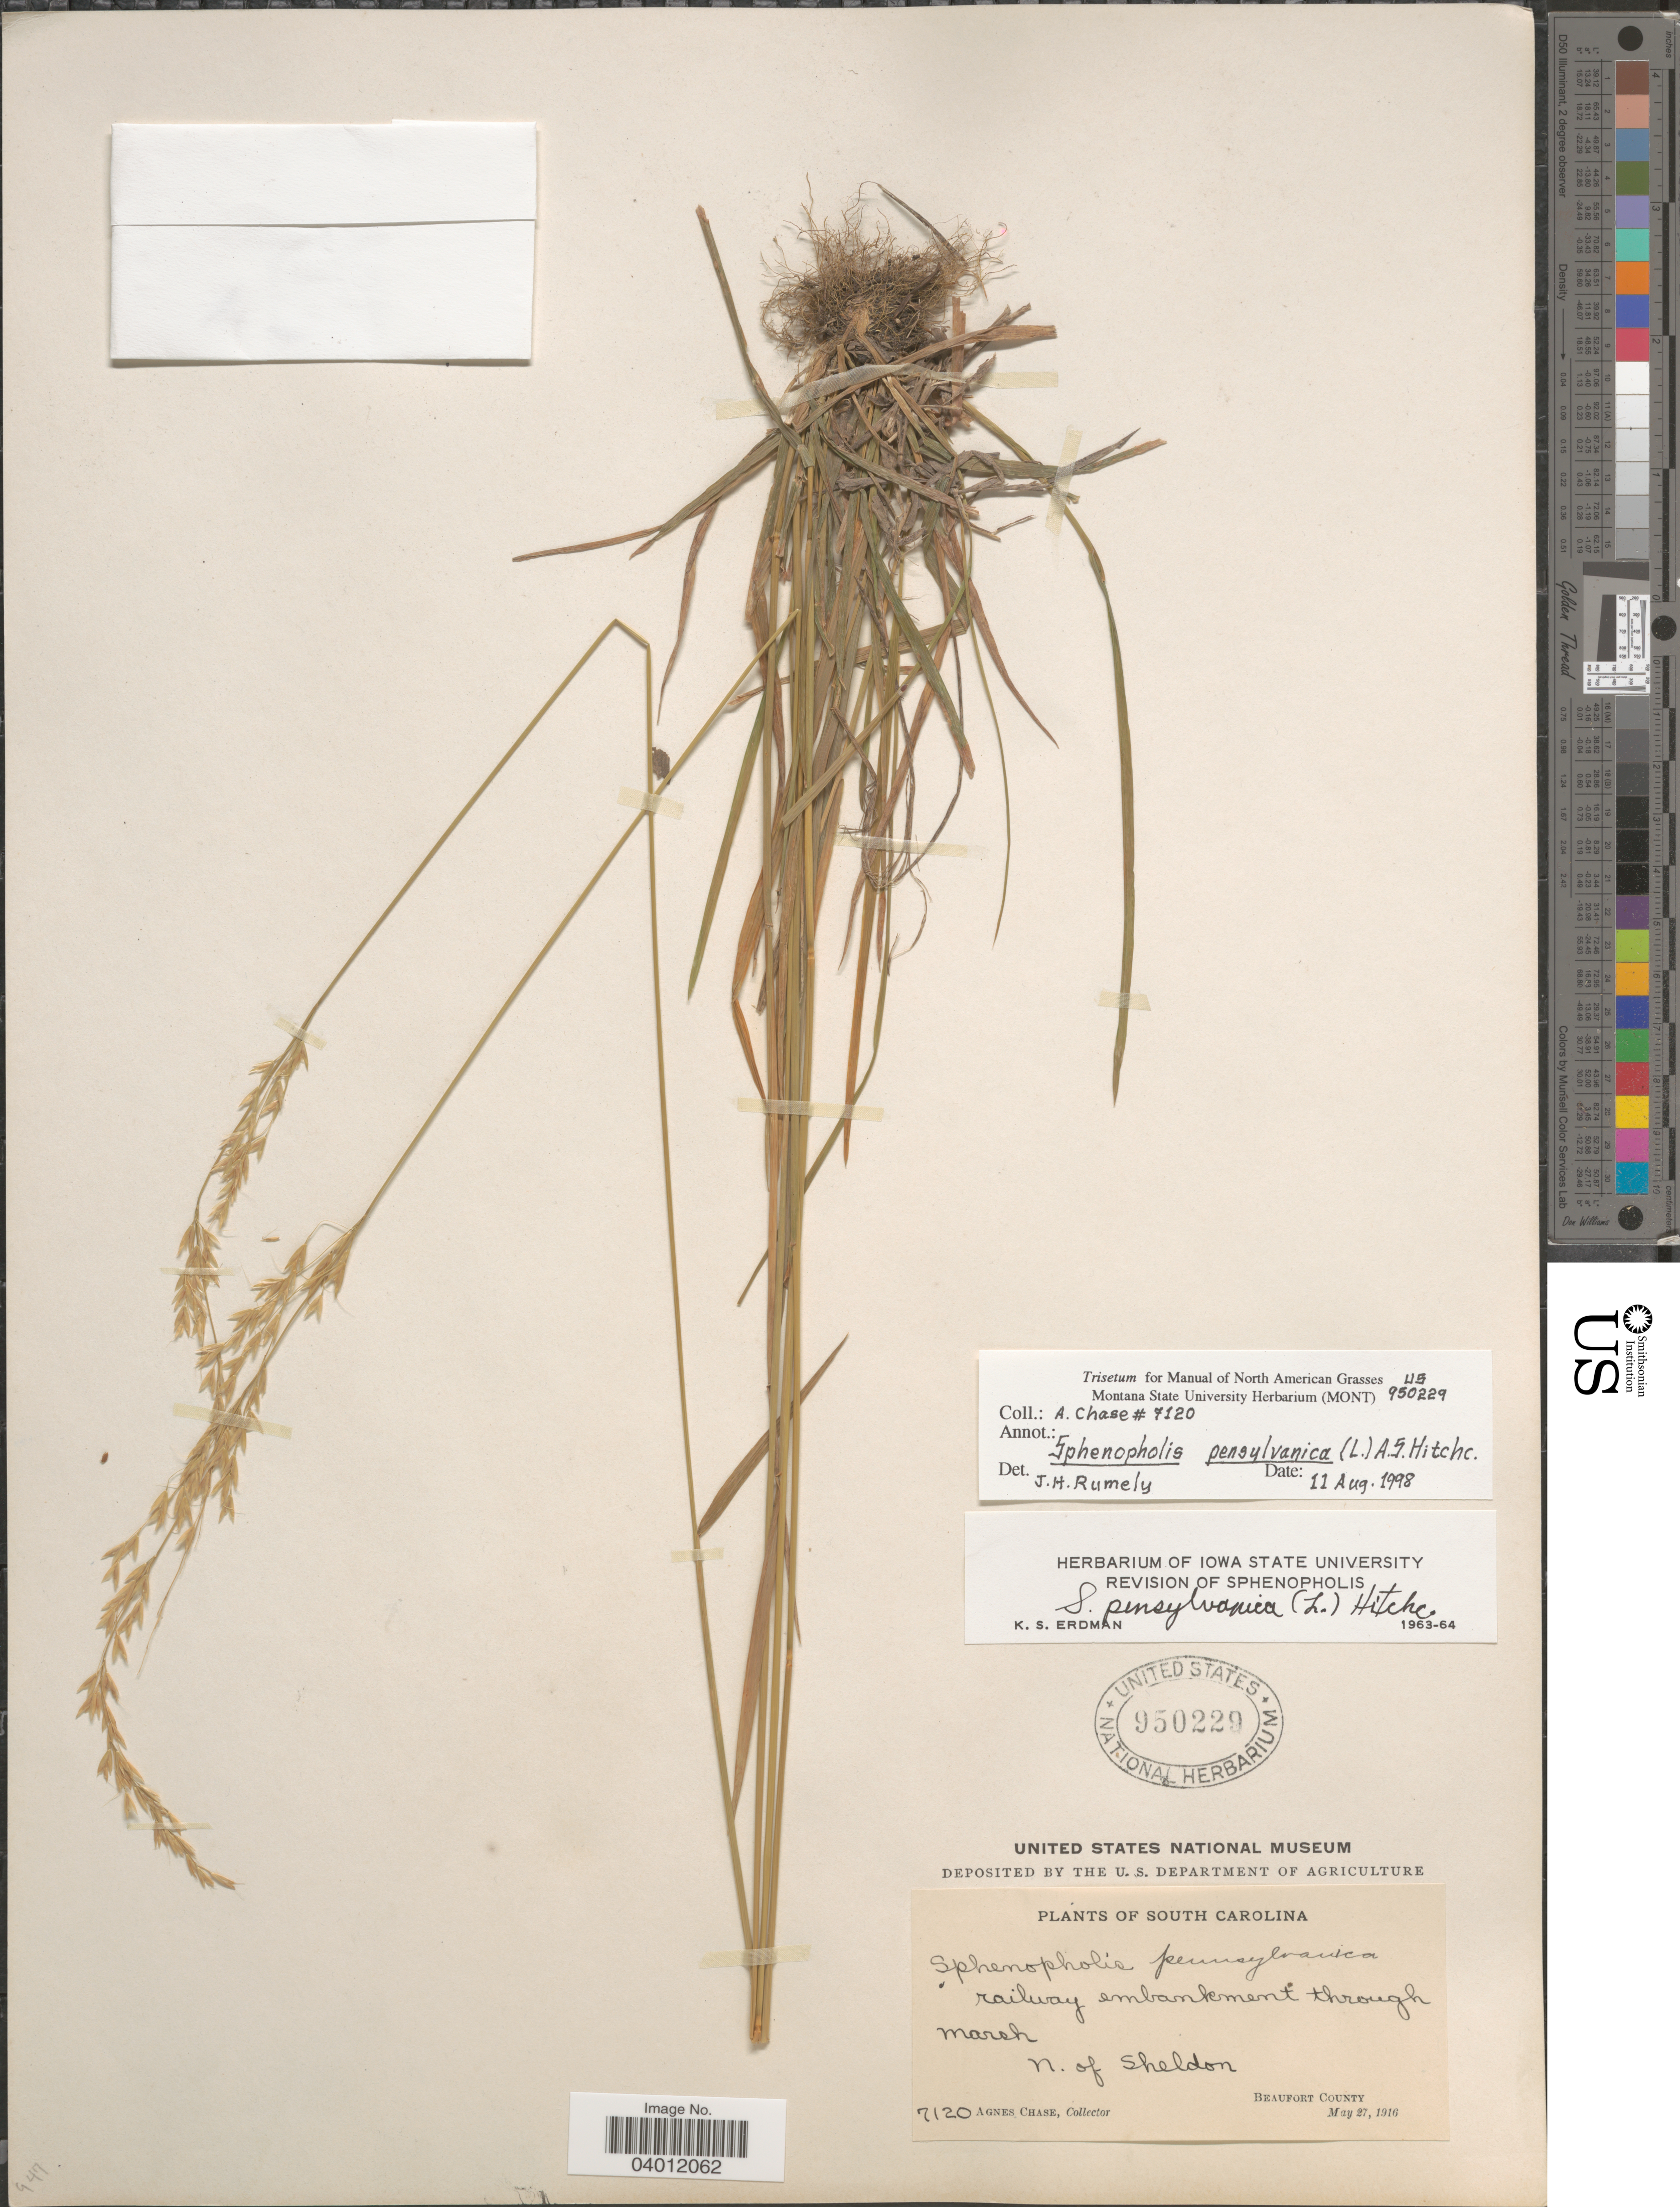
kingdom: Plantae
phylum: Tracheophyta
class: Liliopsida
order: Poales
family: Poaceae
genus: Sphenopholis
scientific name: Sphenopholis pensylvanica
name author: (L.) Hitchc.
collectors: A. Chase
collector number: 7120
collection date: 1916-05-27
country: United States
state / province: South Carolina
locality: N. of Sheldon. Beaufort County.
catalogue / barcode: US 950229